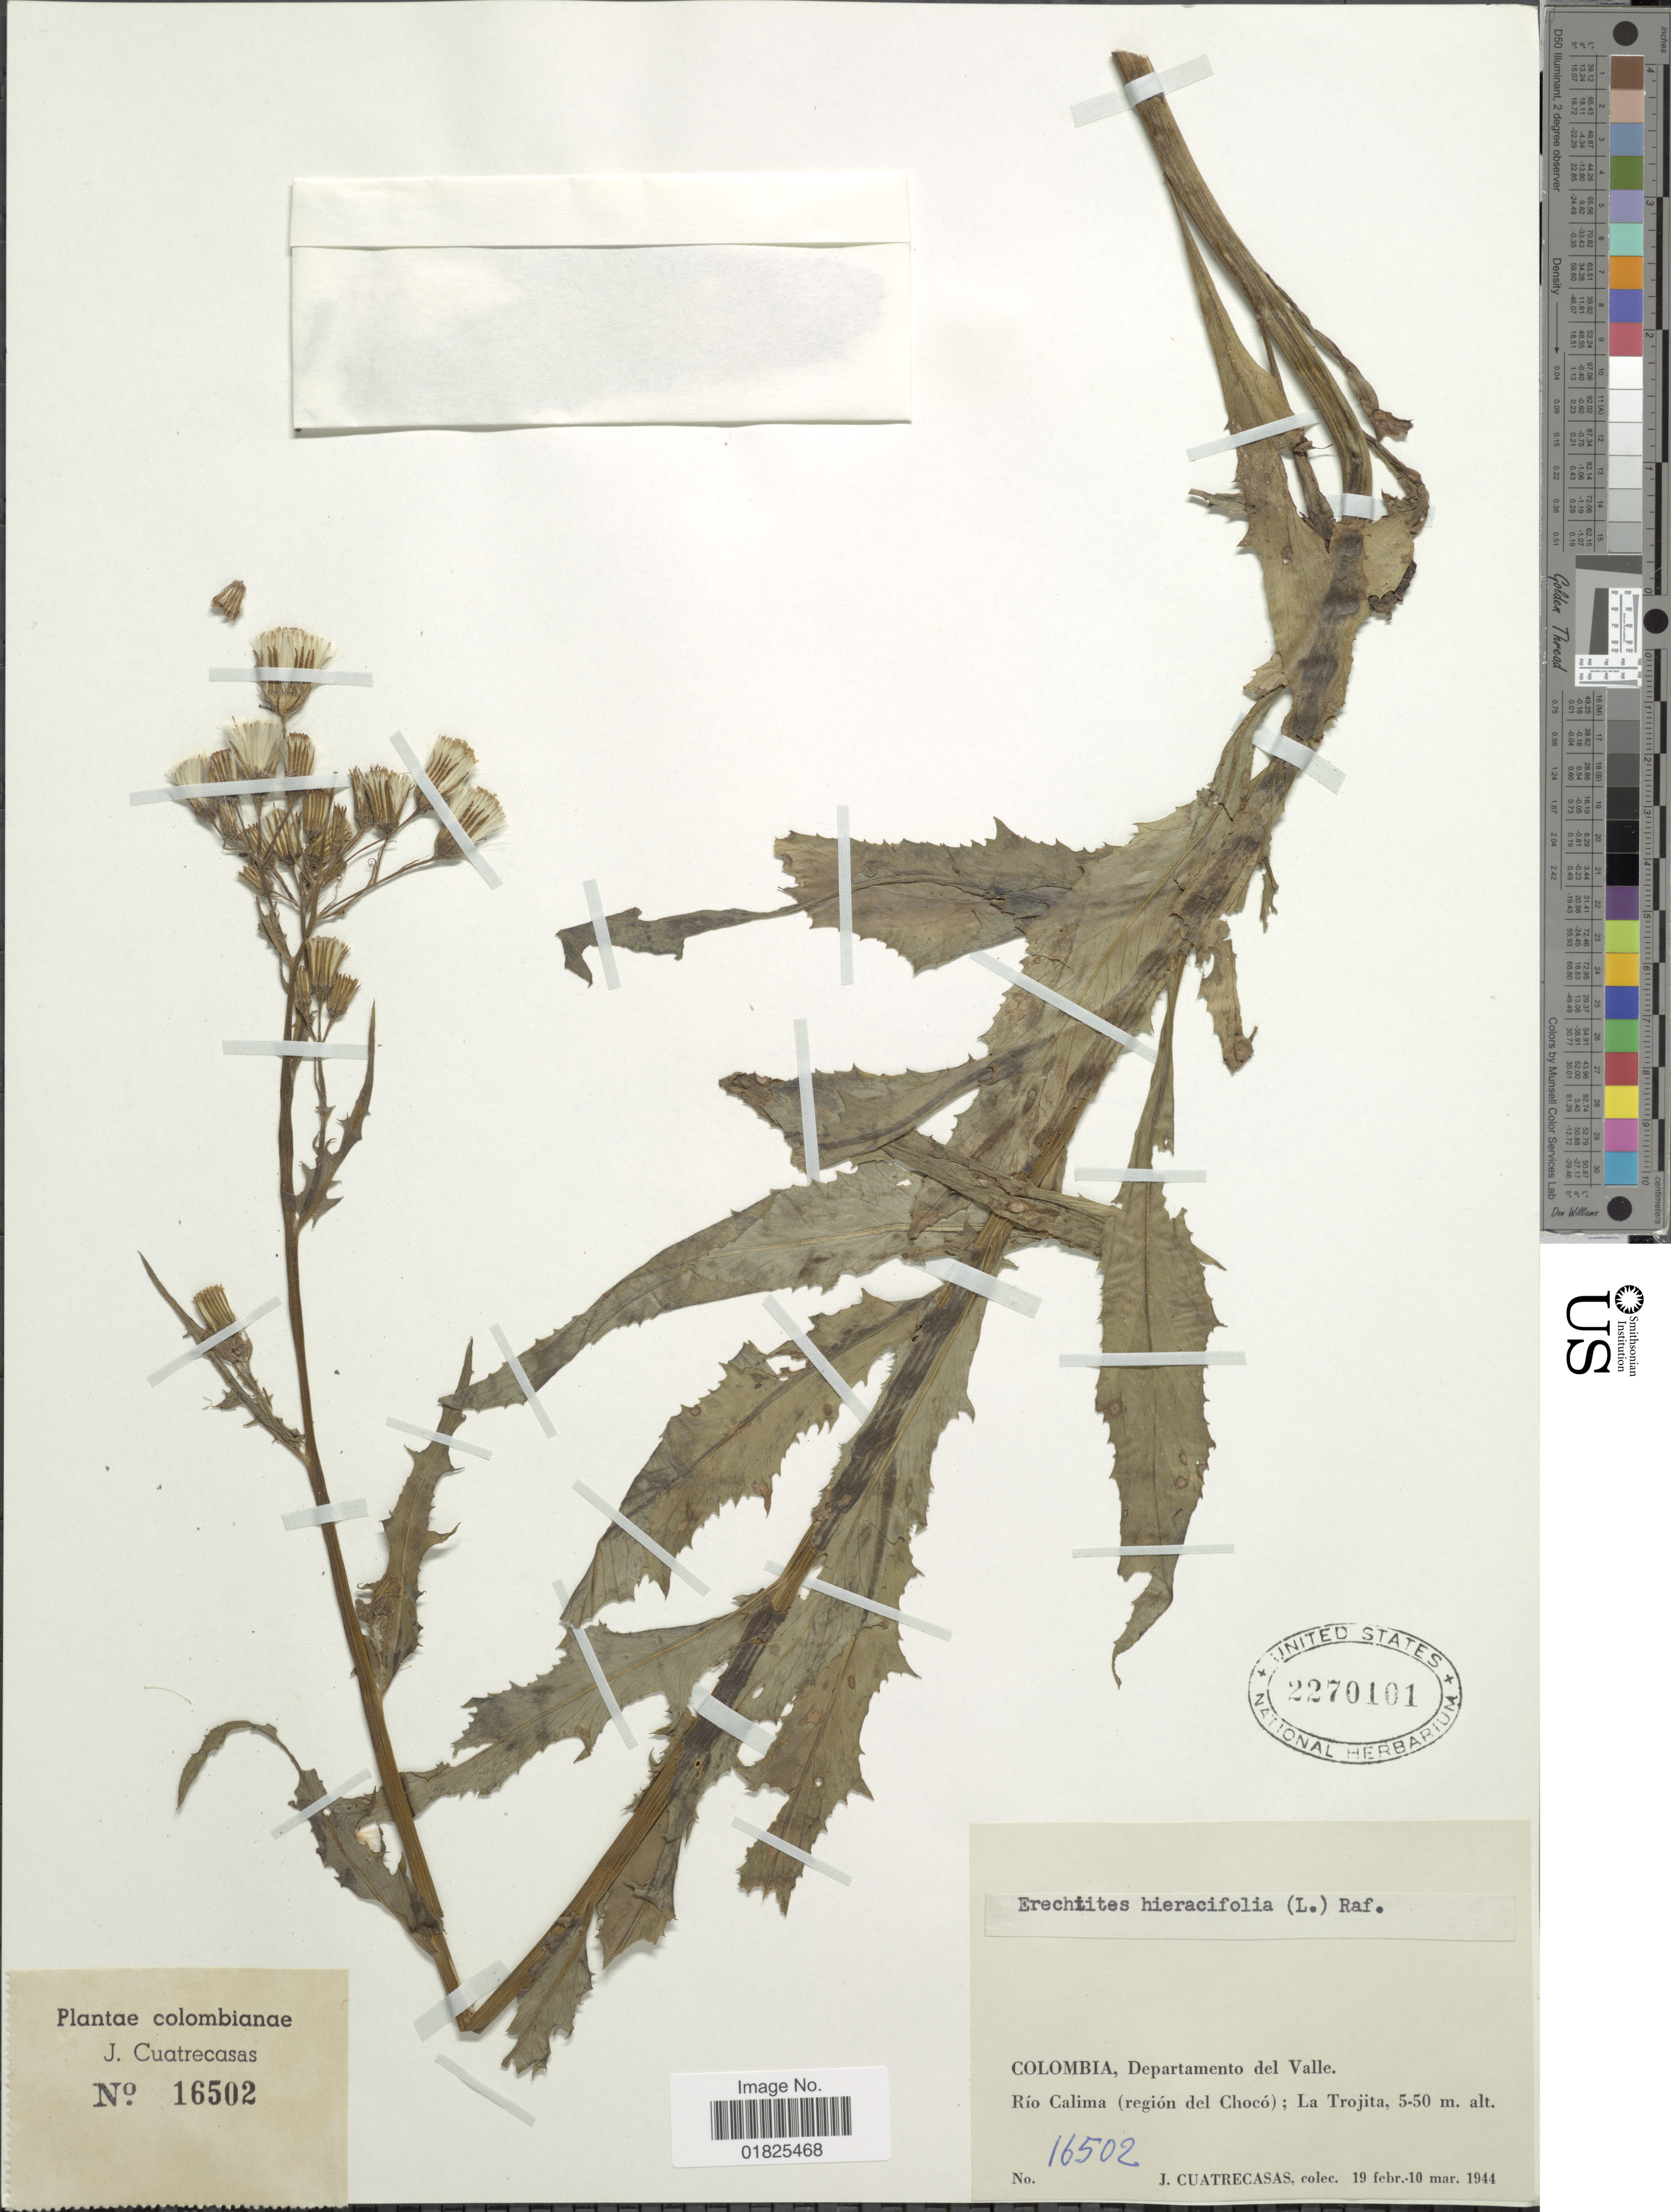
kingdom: Plantae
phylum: Tracheophyta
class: Magnoliopsida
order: Asterales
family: Asteraceae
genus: Erechtites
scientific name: Erechtites hieraciifolius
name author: (L.) Raf. ex DC.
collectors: J. Cuatrecasas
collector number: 16502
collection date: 1944-02-19/1944-03-10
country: Colombia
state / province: Valle del Cauca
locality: Rio Calima; La Trojita (region del Choco)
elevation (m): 5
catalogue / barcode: US 2270101